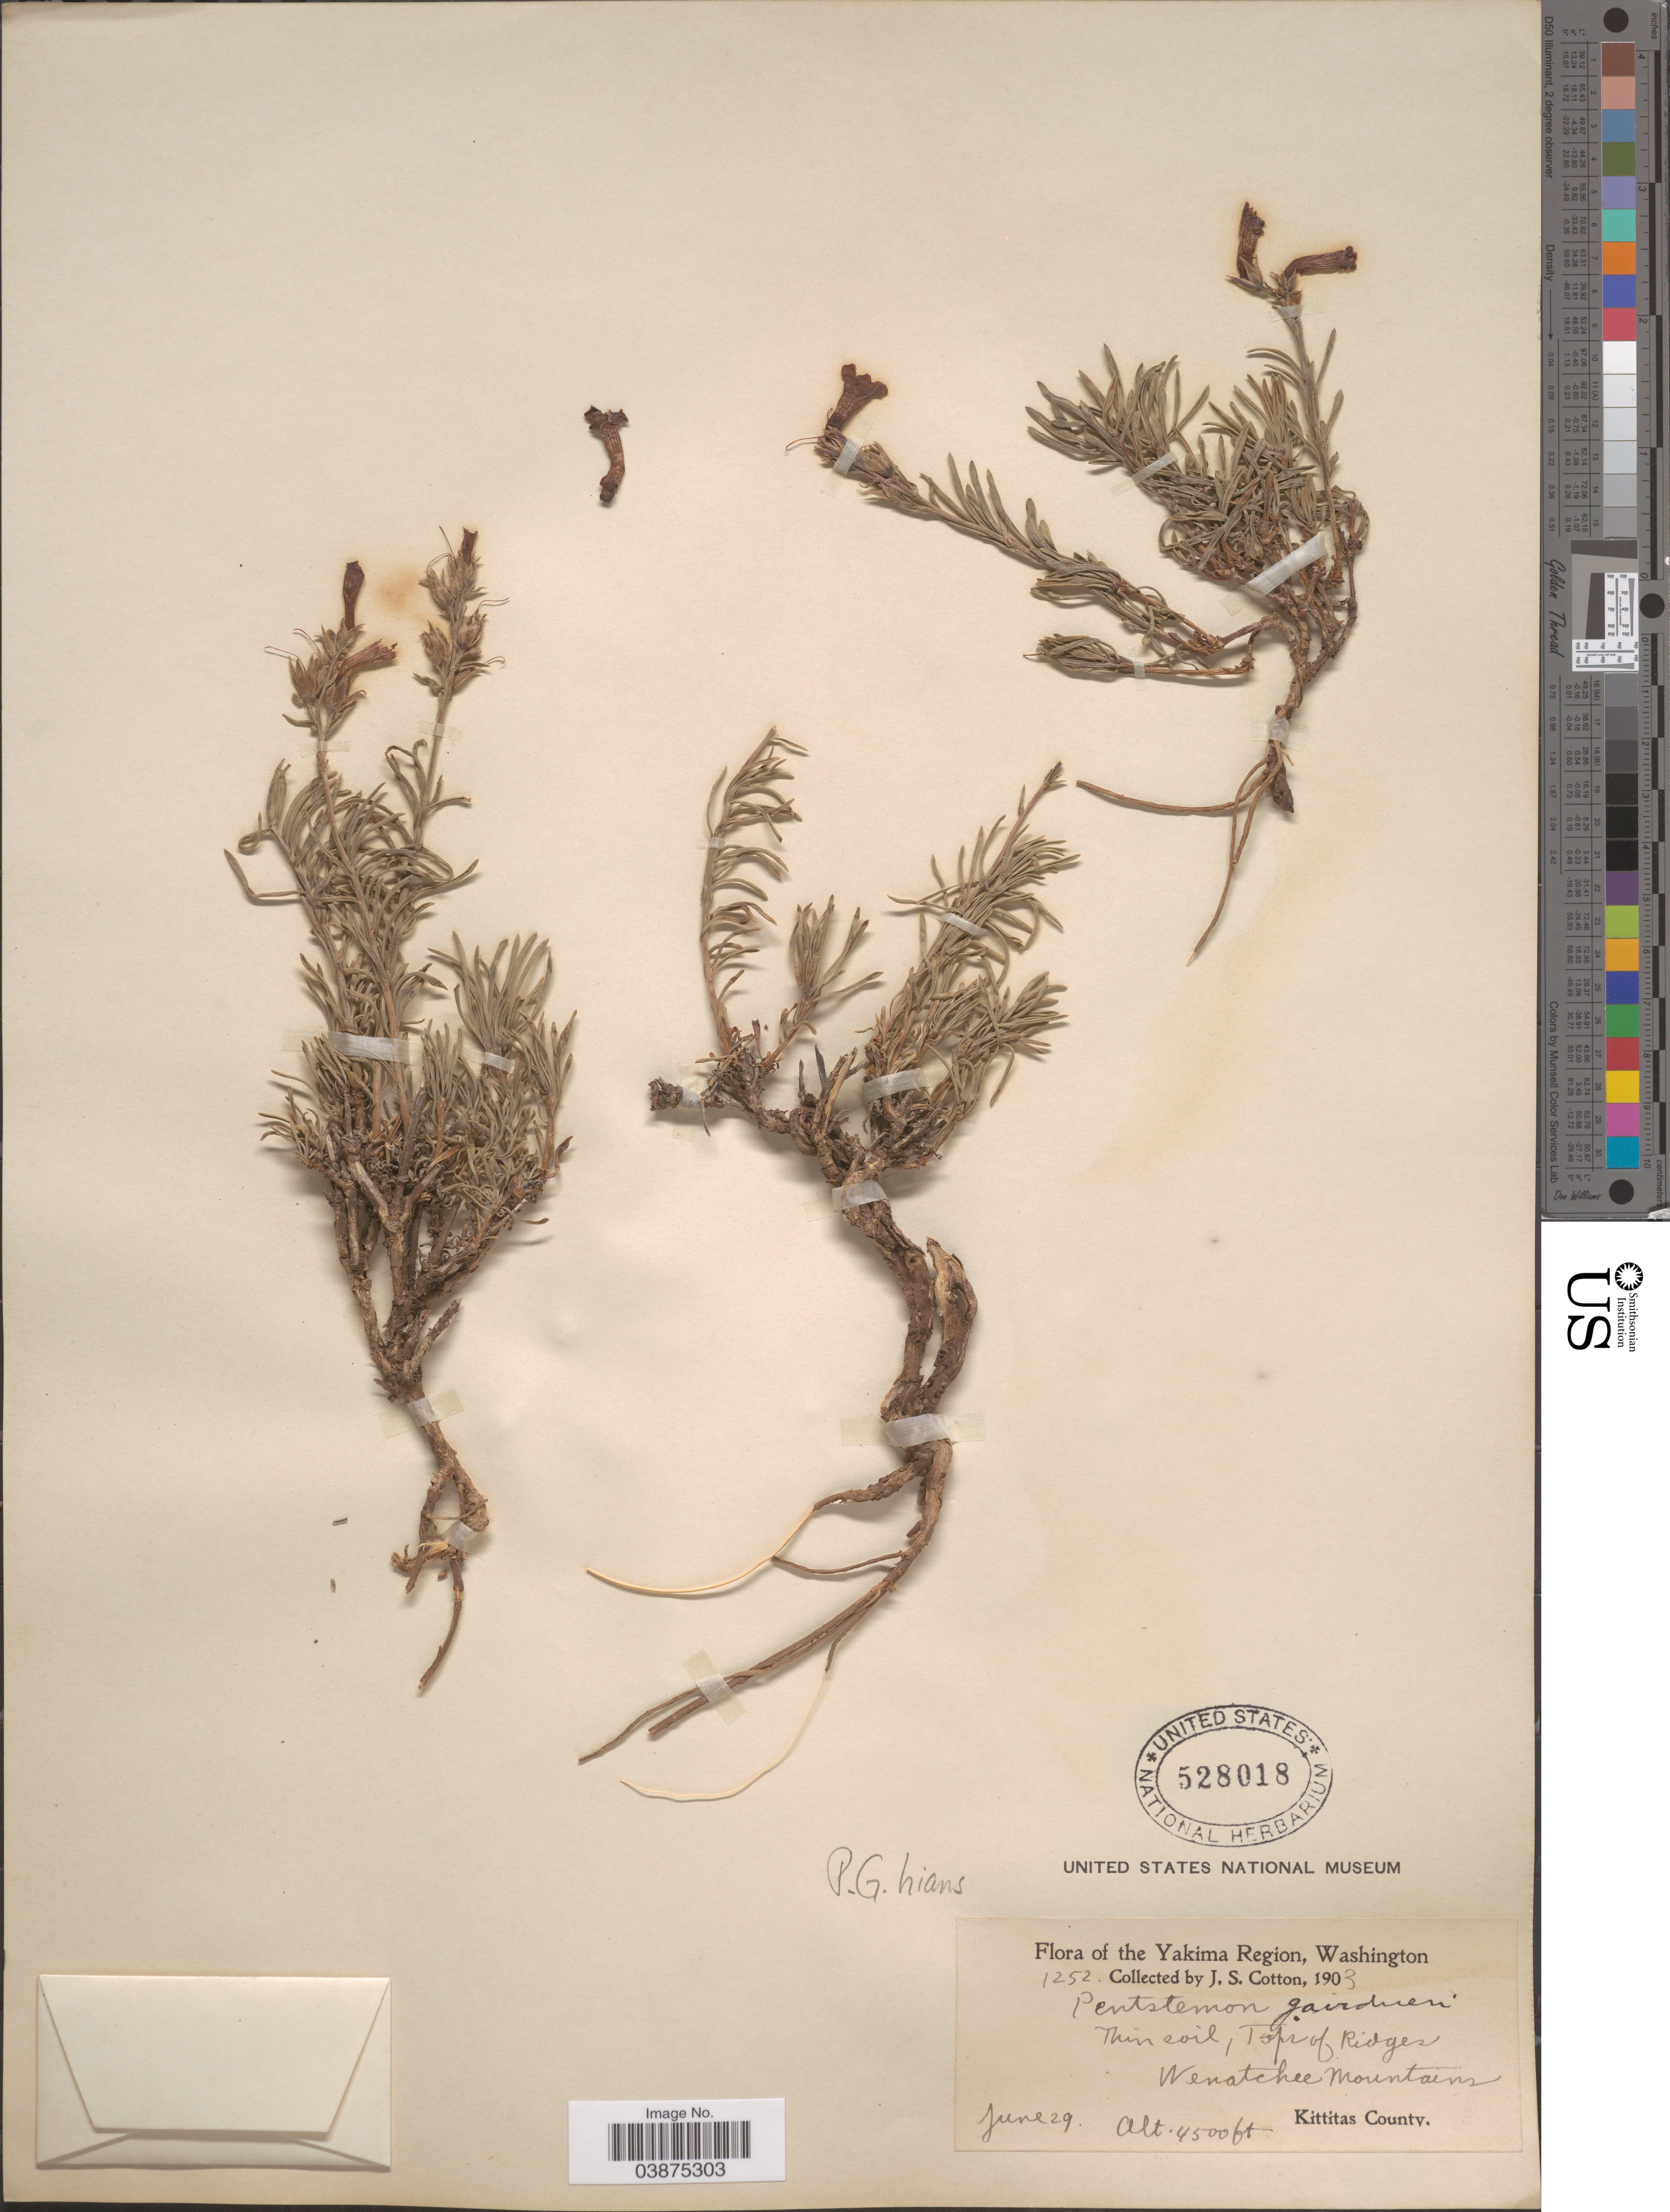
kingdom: Plantae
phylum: Tracheophyta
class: Magnoliopsida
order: Lamiales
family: Plantaginaceae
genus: Penstemon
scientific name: Penstemon gairdneri subsp. hians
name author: (Piper) D.D. Keck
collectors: J. S. Cotton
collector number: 1252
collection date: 1903-06-29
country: United States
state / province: Washington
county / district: Kittitas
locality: Yakima Region. Tops of Ridges. Wenatchee Mountains. Kittitas County.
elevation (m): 1372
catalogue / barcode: US 528018